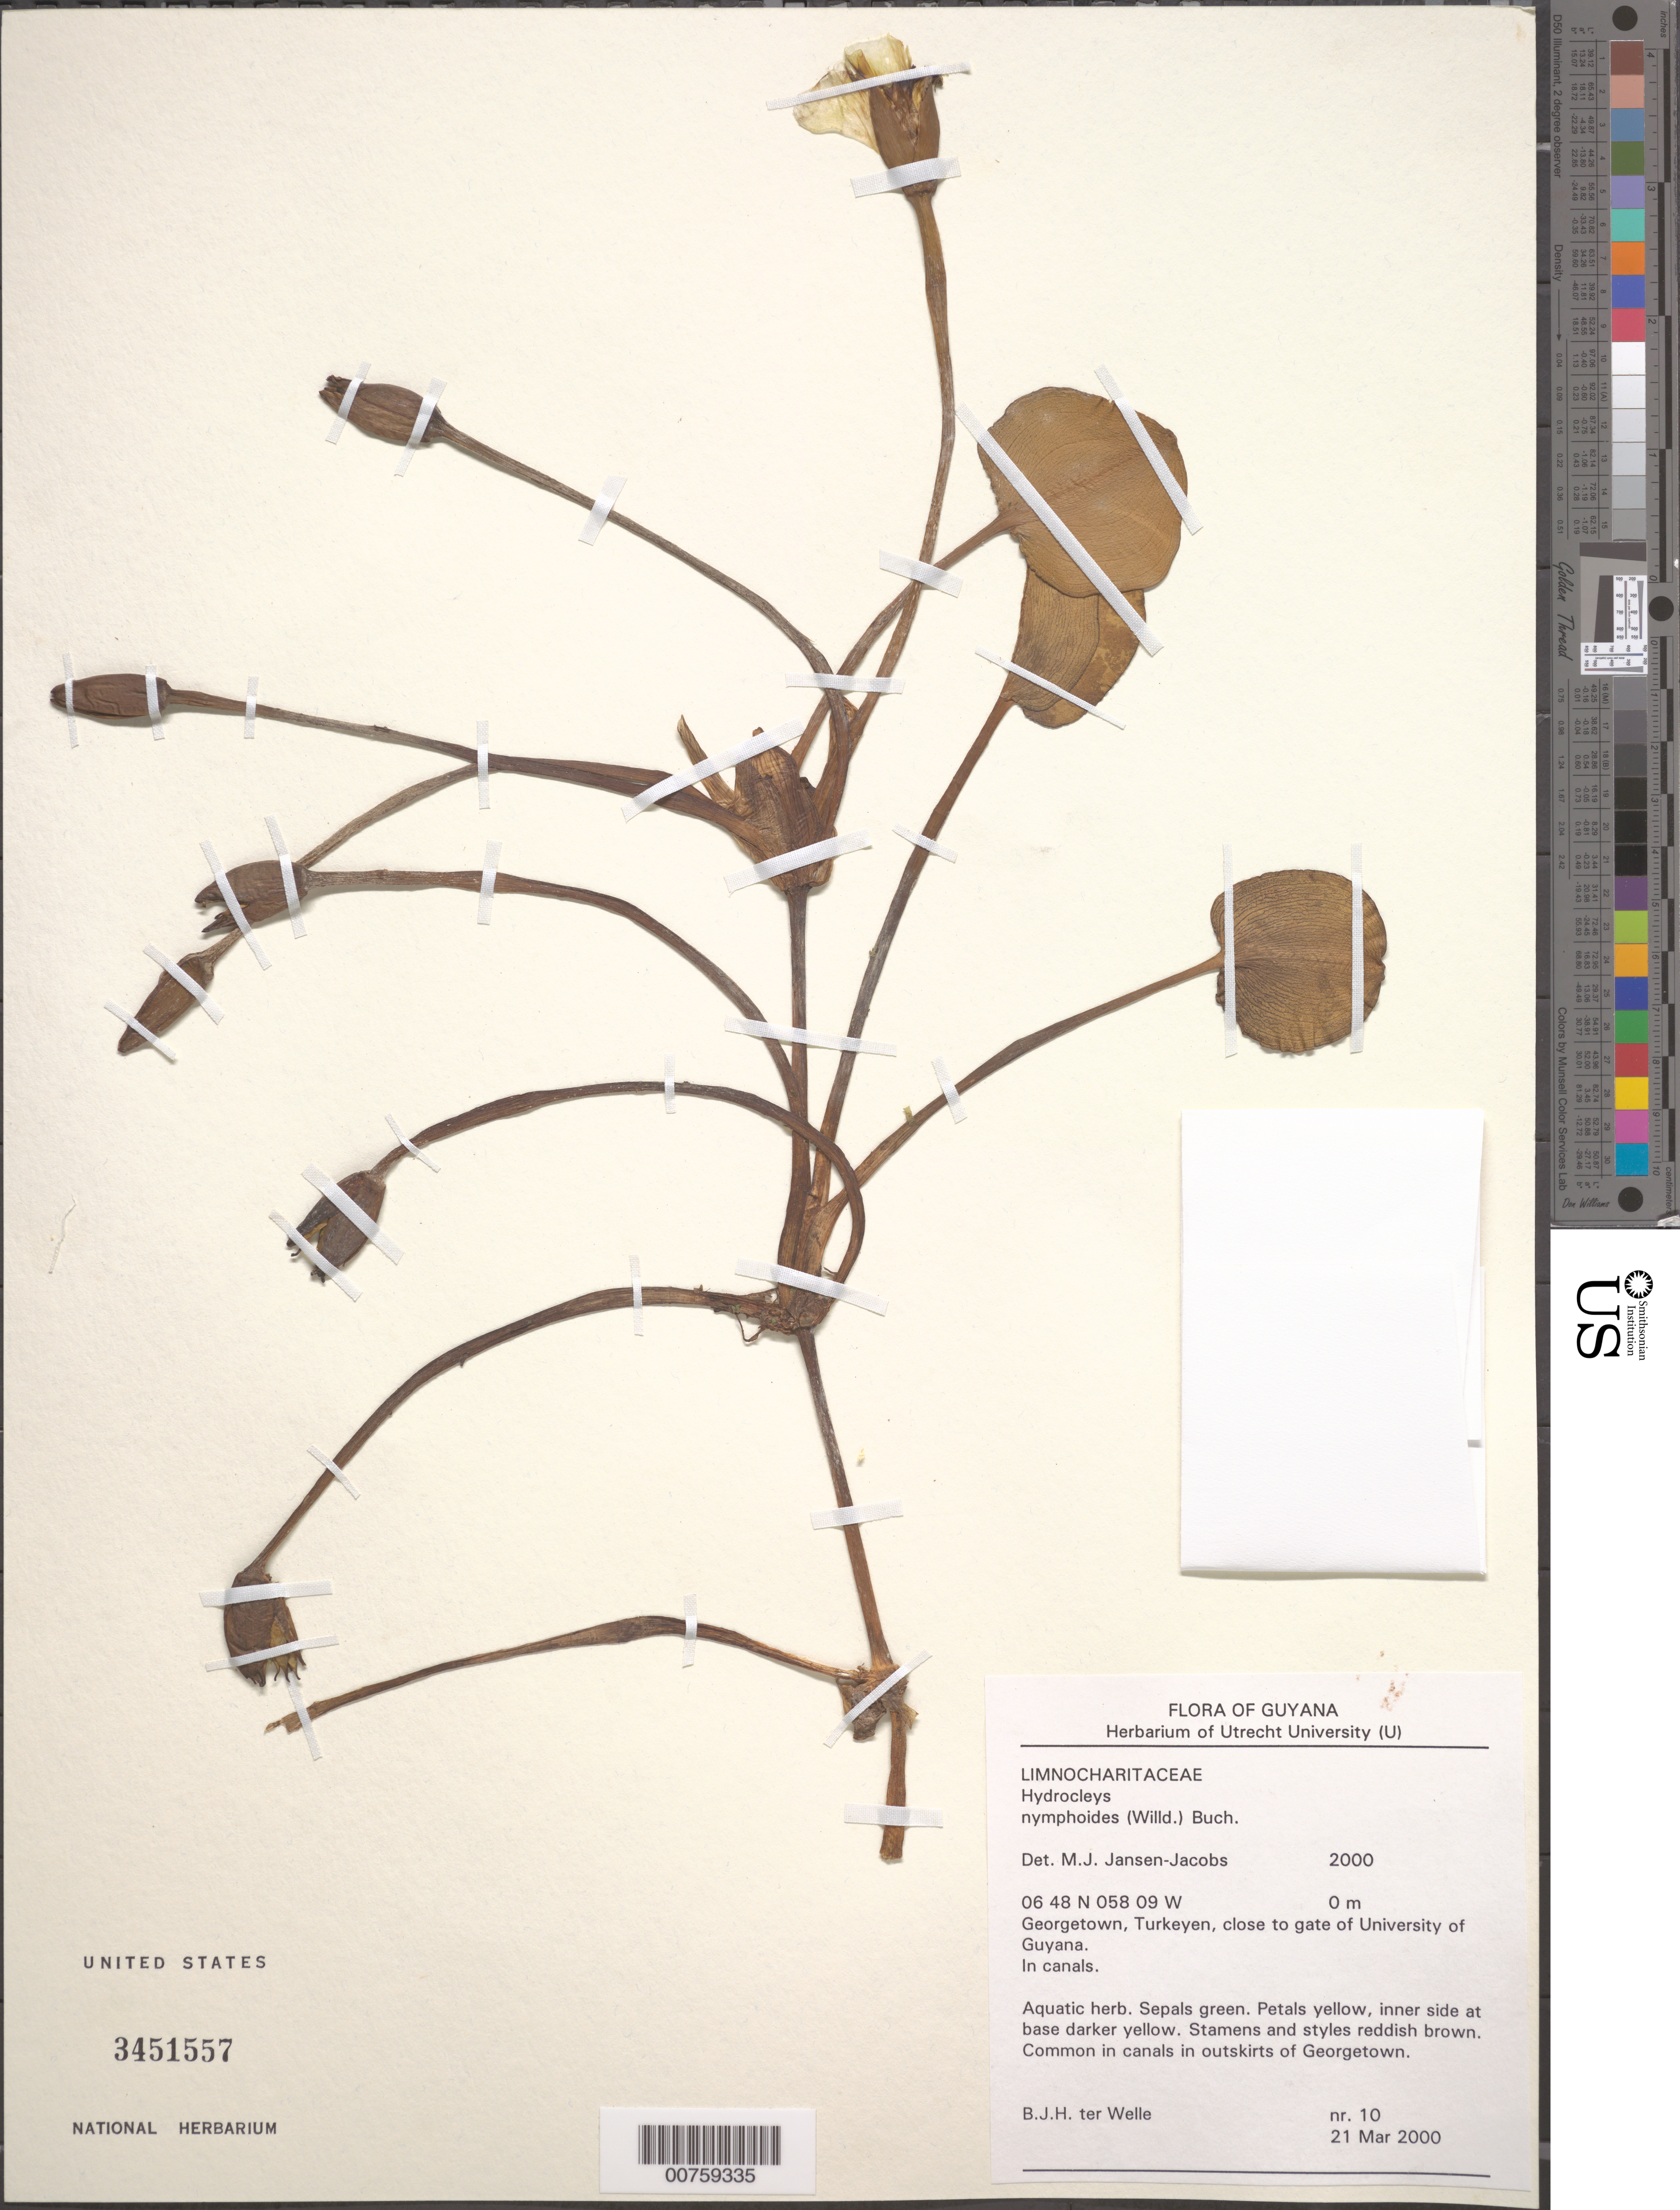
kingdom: Plantae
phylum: Tracheophyta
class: Liliopsida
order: Alismatales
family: Alismataceae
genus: Hydrocleys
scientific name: Hydrocleys nymphoides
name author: (Humb. & Bonpl. ex Willd.) Buchenau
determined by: Jansen-Jacobs, M. J., (U), Nationaal Herbarium Nederland, Utrecht University branch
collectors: B. Welle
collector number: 10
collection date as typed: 21-Mar-00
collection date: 2000-03-21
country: Guyana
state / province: Demerara-Mahaica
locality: Georgetown, Turkeyen, near University of Guyana gate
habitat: In canals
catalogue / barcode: US 3451557